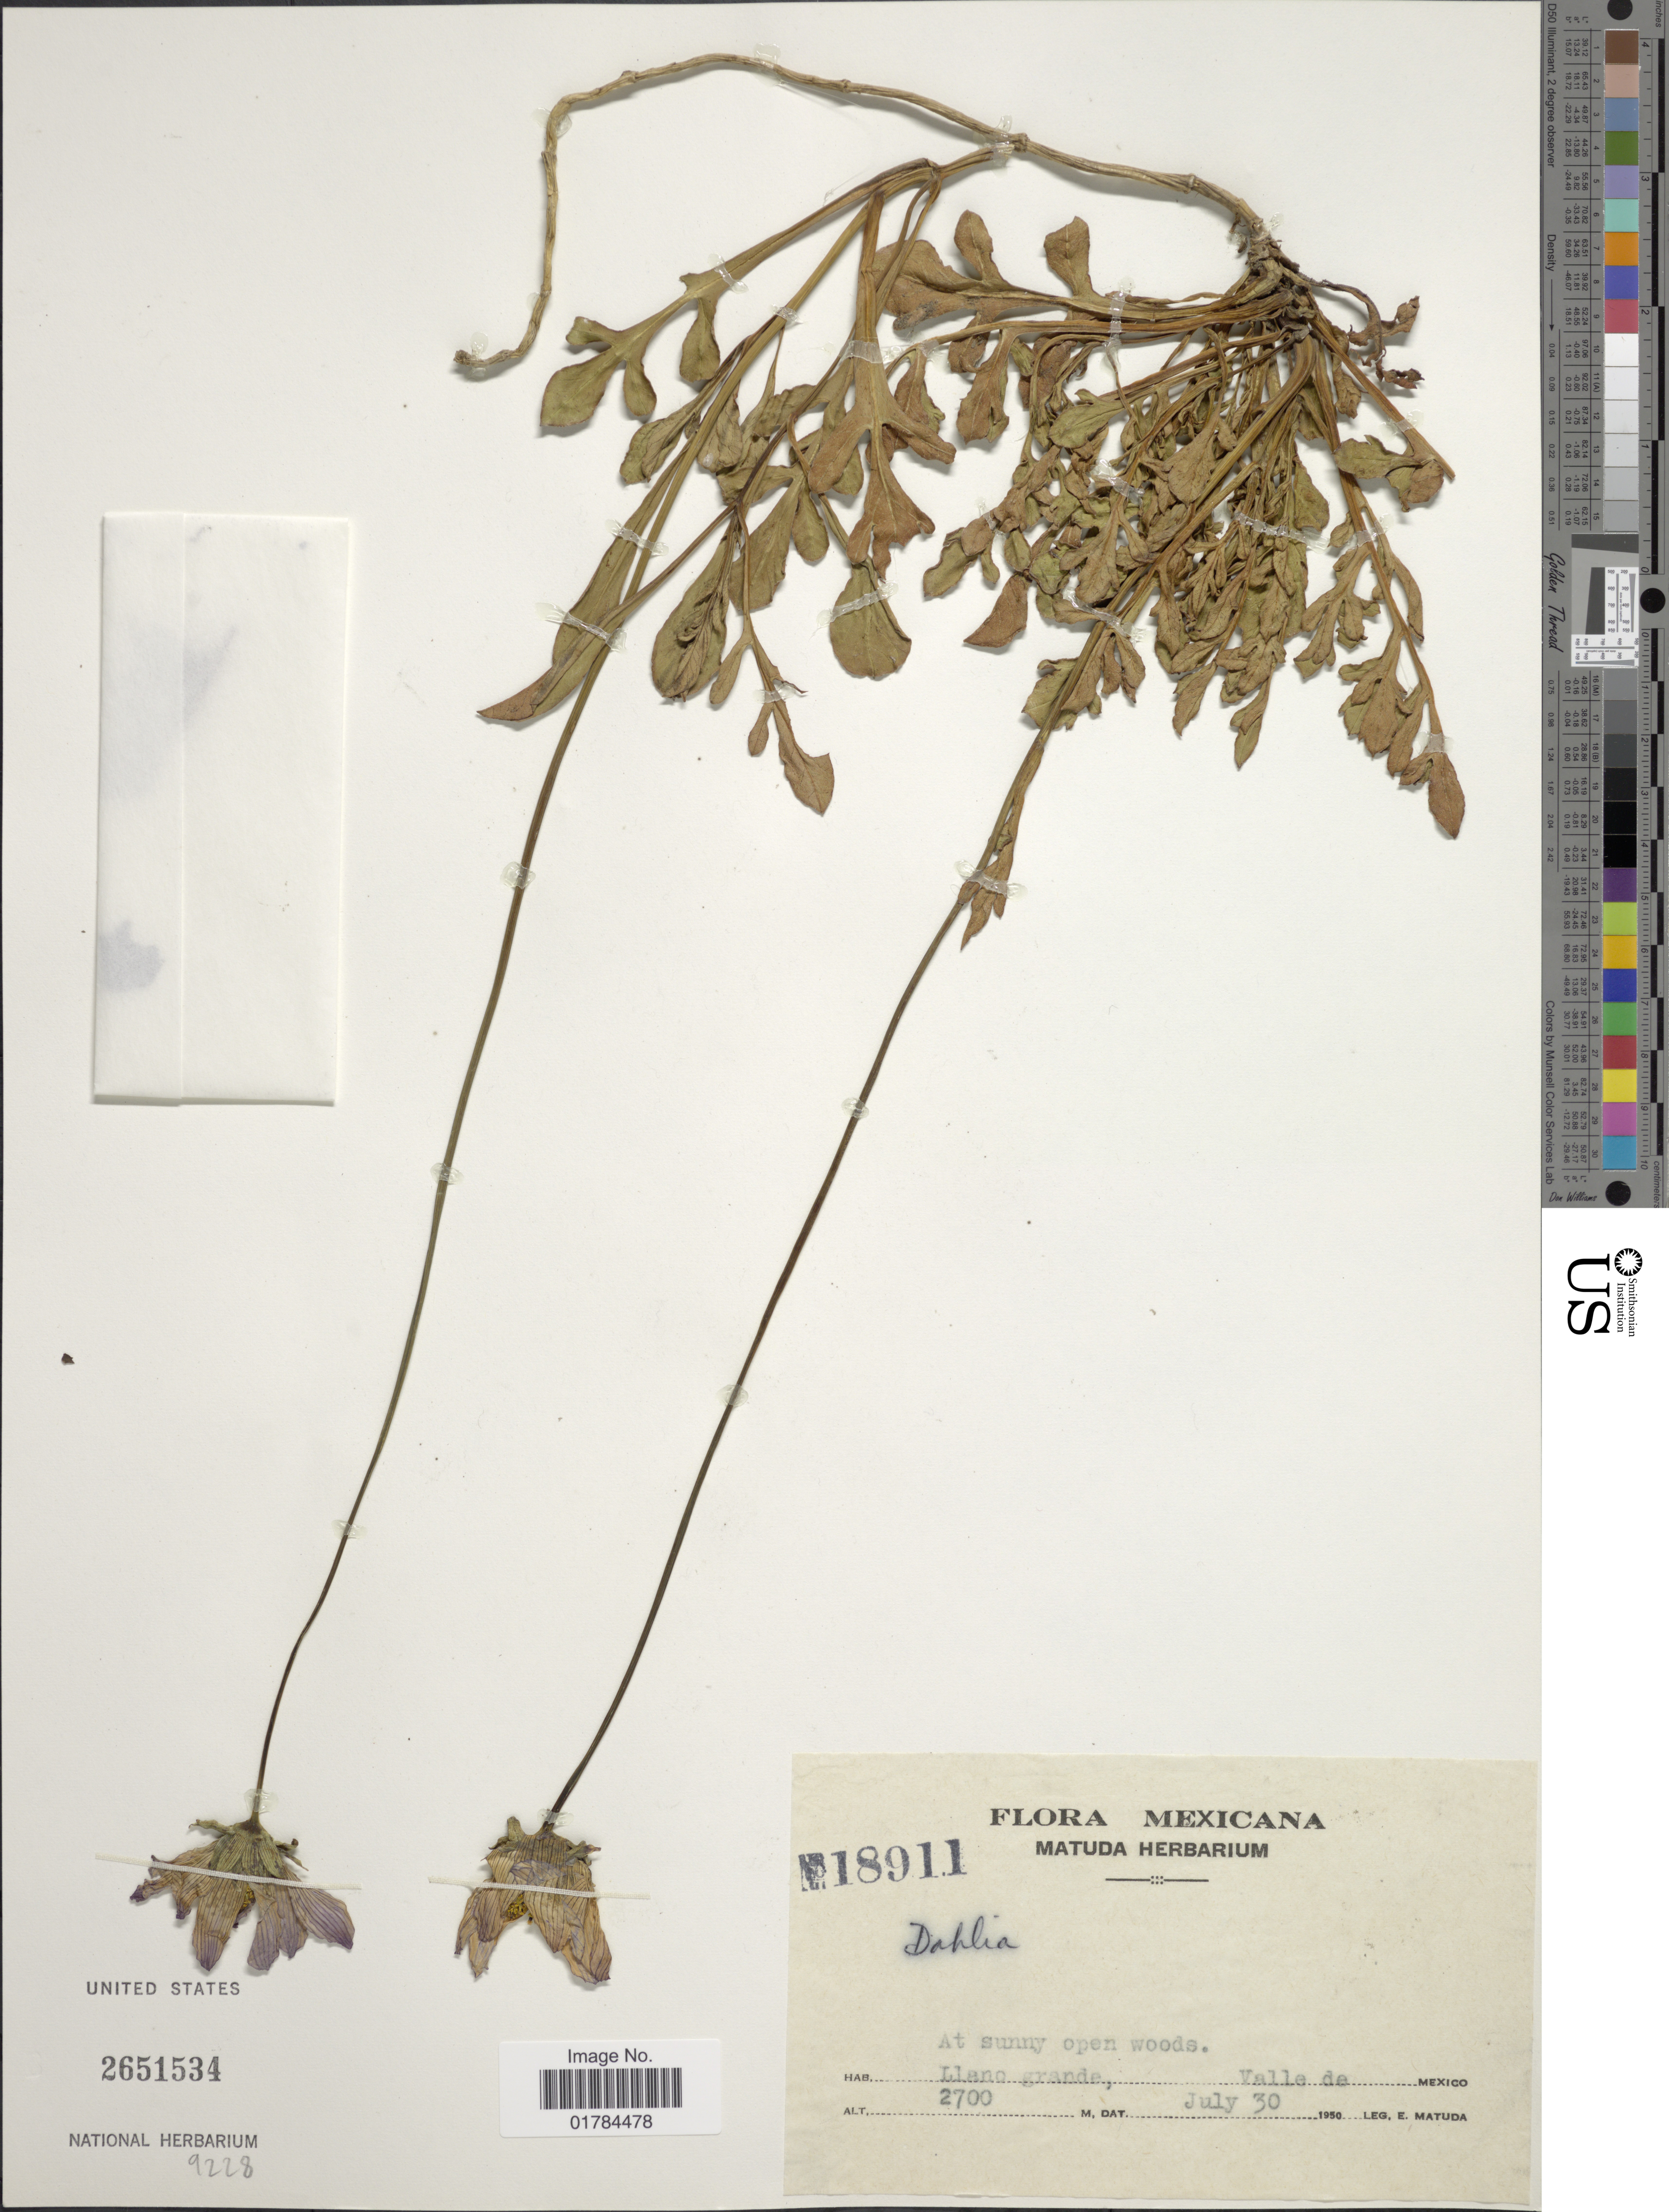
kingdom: Plantae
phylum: Tracheophyta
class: Magnoliopsida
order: Asterales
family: Asteraceae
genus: Dahlia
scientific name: Dahlia sp.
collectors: E. Matuda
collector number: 18911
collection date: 1950-07-30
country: Mexico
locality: Llano grande, Valle de Mexico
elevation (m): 2700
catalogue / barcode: US 2651534